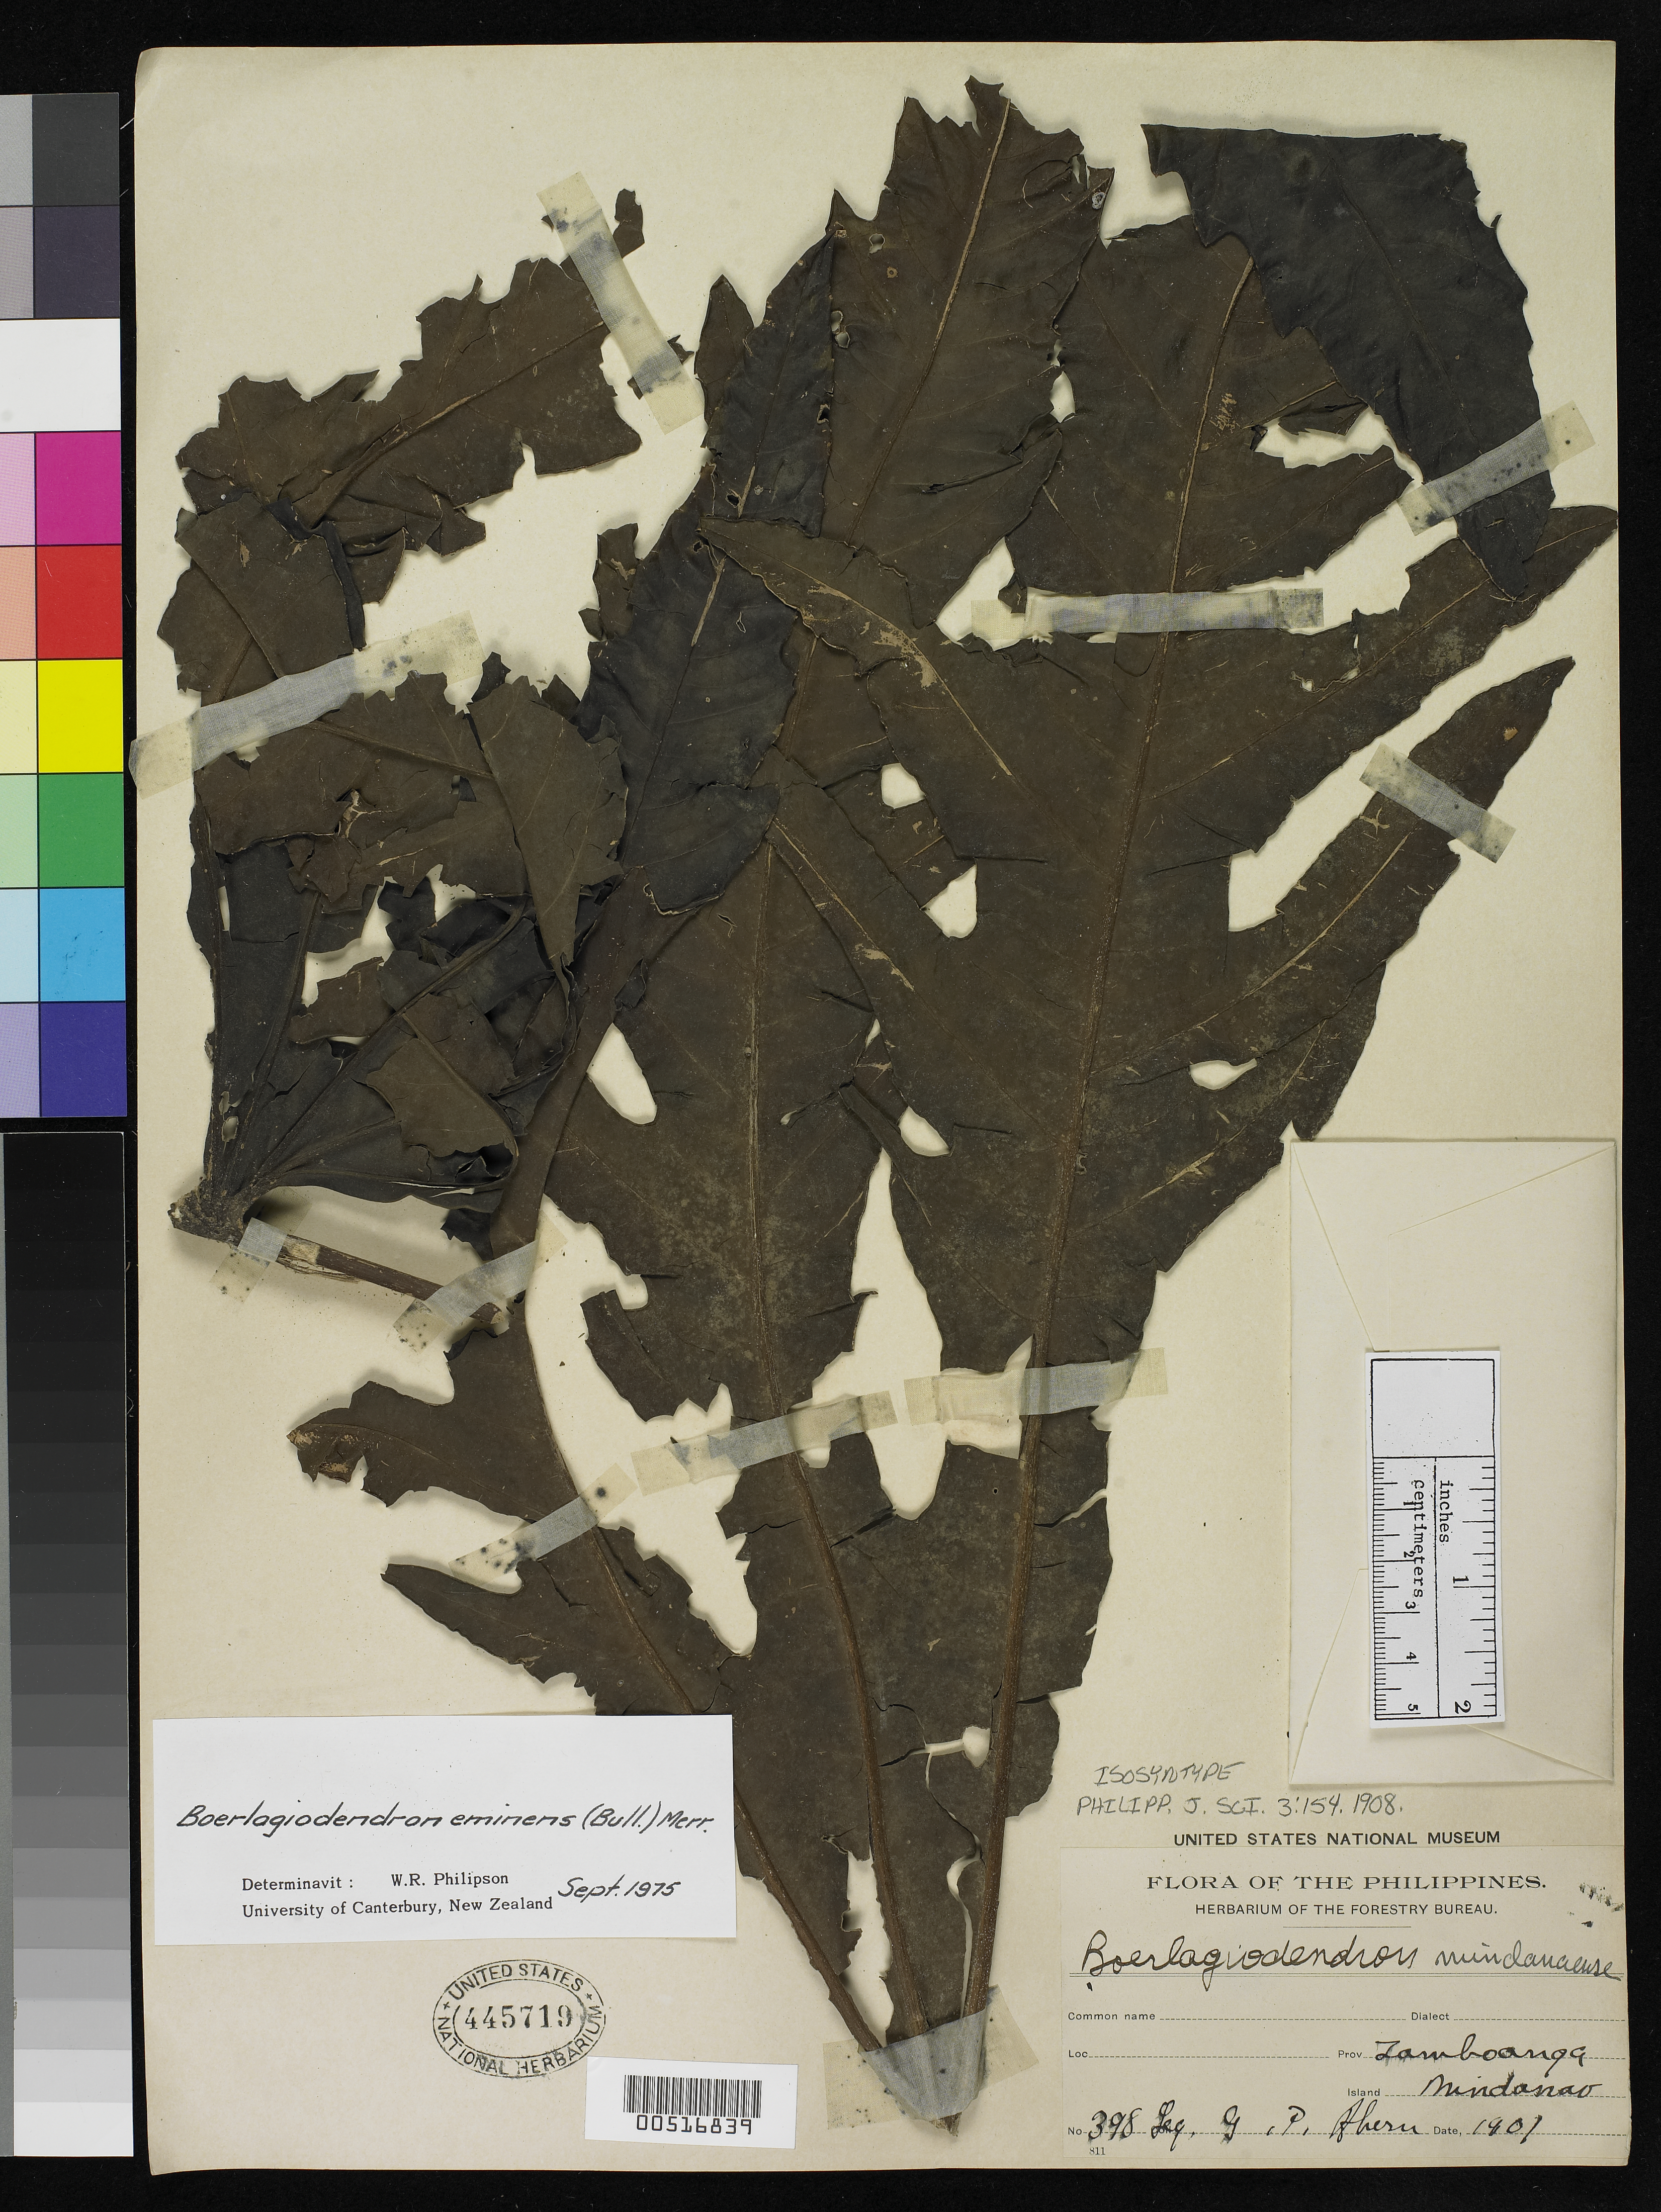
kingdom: Plantae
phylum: Tracheophyta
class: Magnoliopsida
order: Apiales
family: Araliaceae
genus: Boerlagiodendron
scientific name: Boerlagiodendron mindanaense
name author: Merr.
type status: Isosyntype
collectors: G. Ahern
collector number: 398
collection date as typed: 1901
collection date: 1901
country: Philippines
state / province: Zamboanga Peninsula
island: Mindanao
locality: Tetuan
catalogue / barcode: US 445719